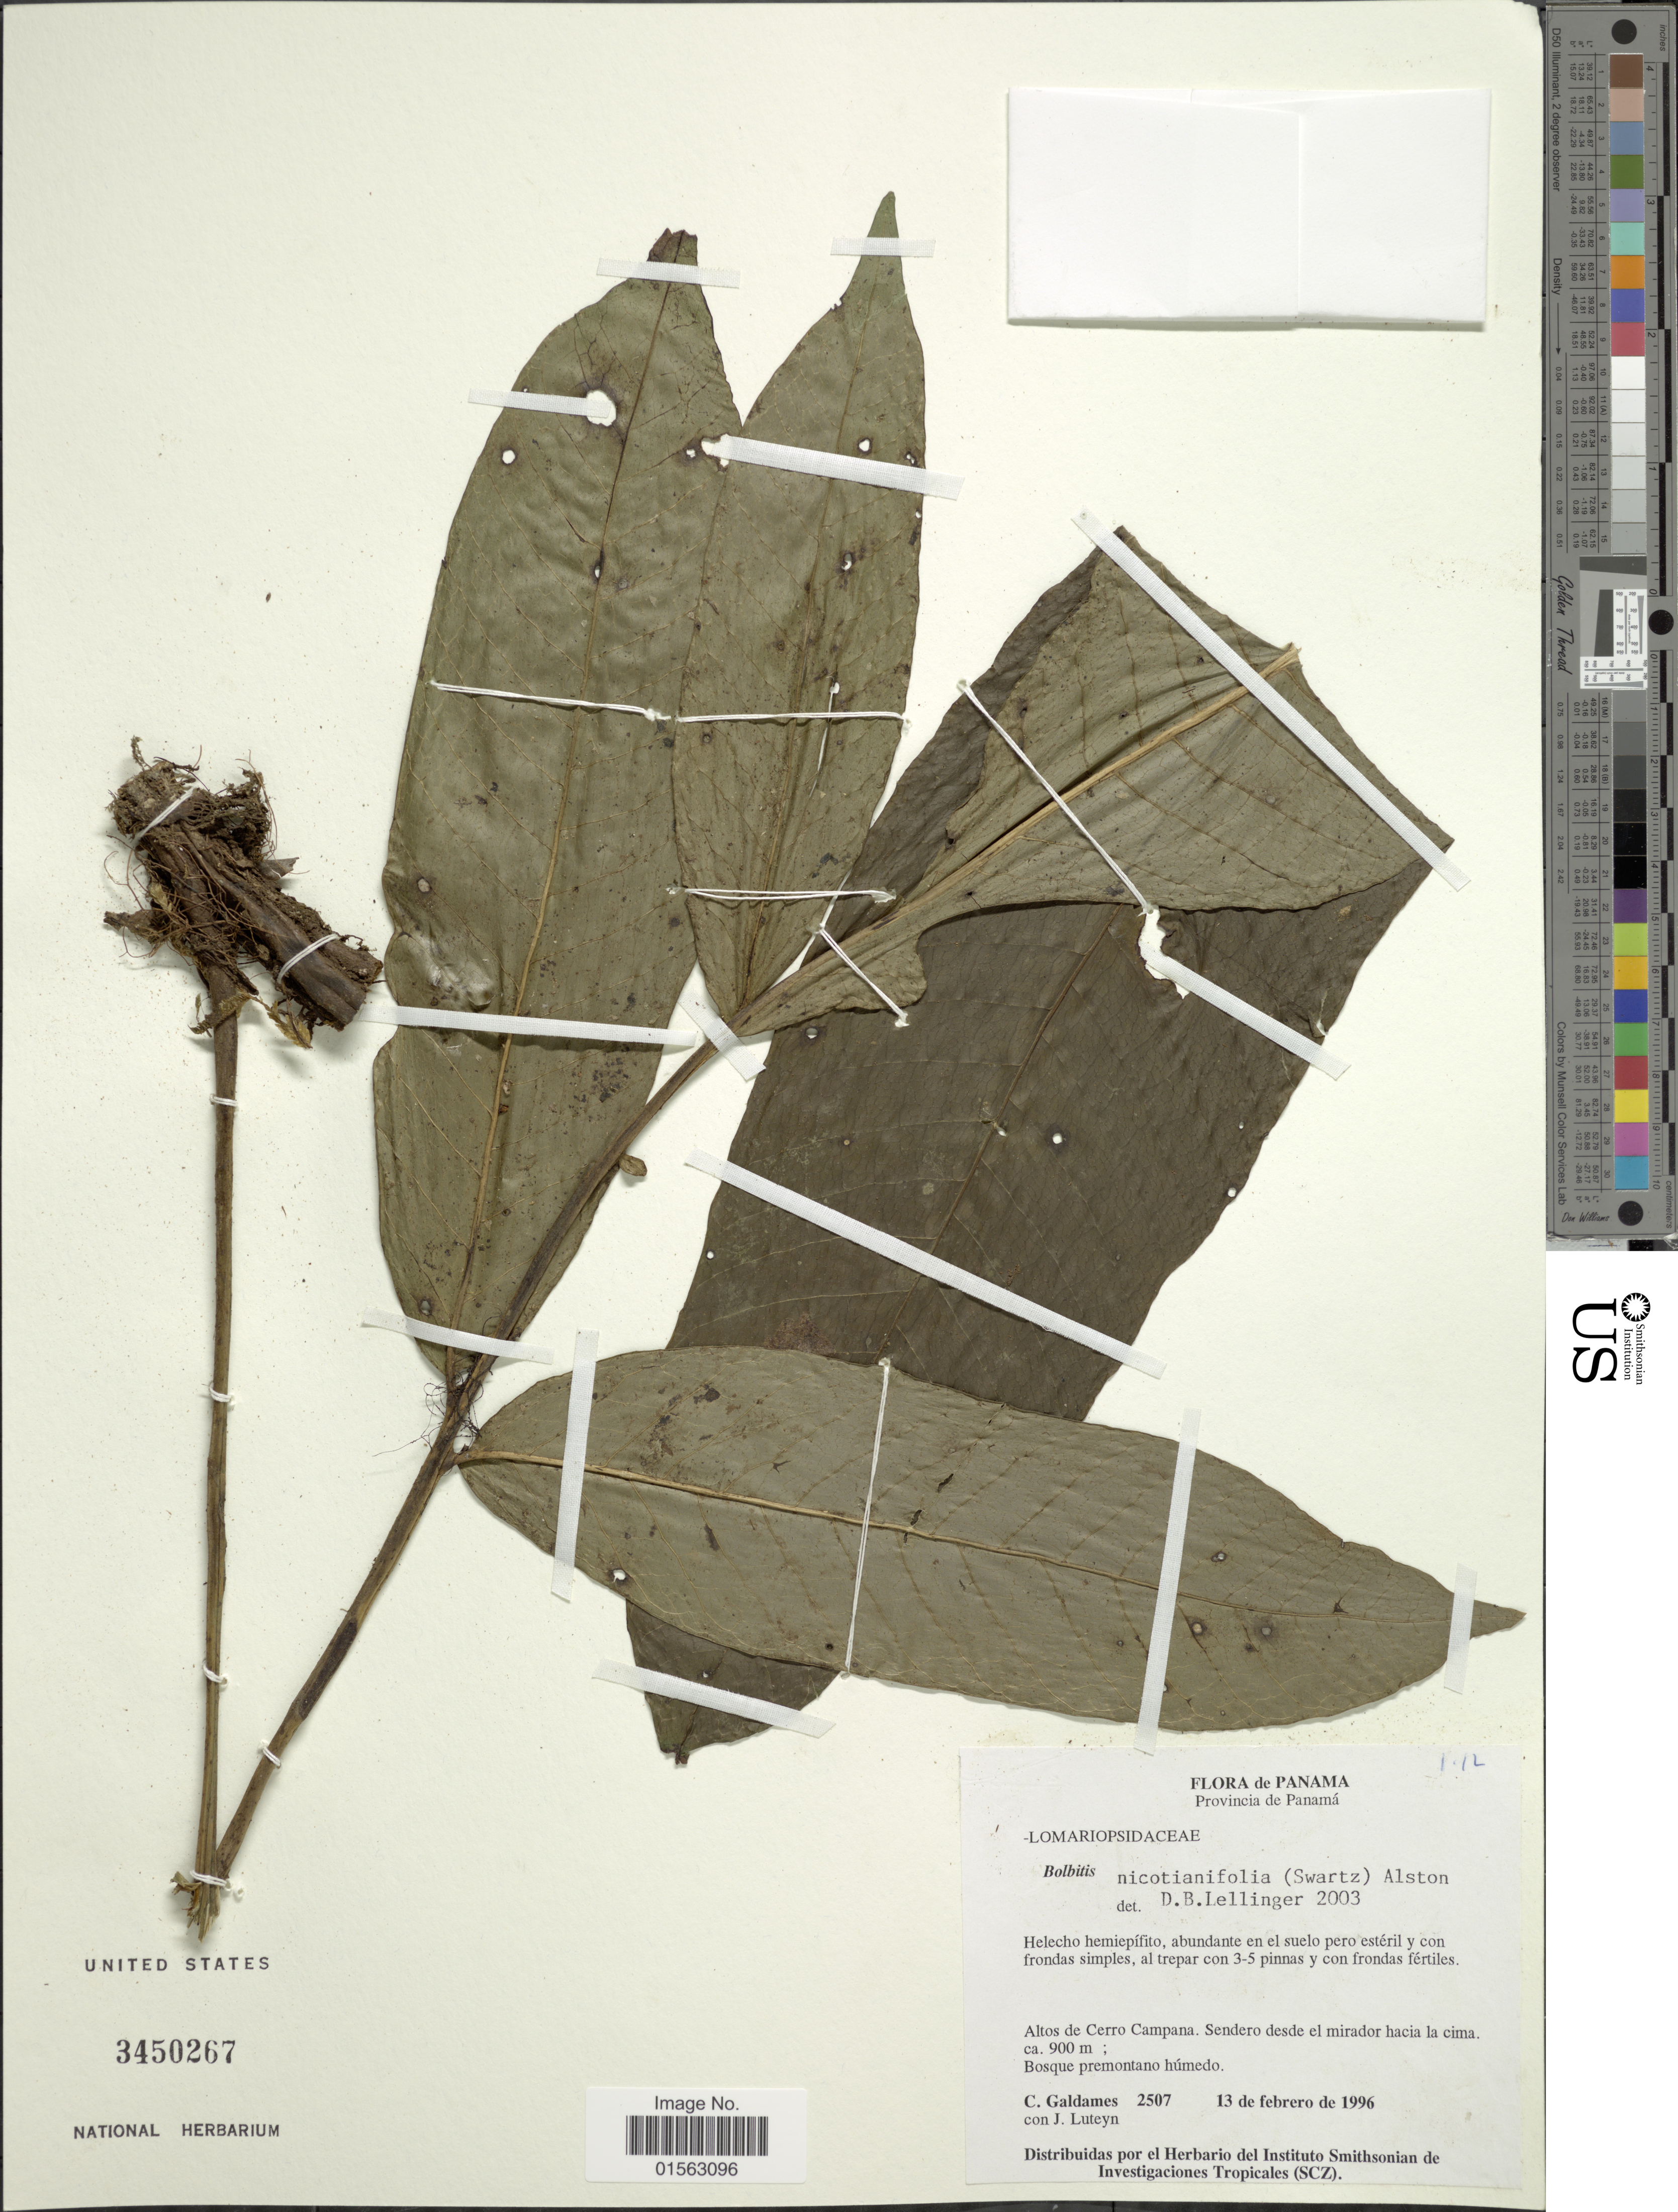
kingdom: Plantae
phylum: Tracheophyta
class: Polypodiopsida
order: Polypodiales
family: Dryopteridaceae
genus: Mickelia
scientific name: Mickelia nicotianifolia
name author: (Sw.) R.C. Moran et al.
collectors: C. Galdames & J. L. Luteyn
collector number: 2507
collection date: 1996-02-13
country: Panama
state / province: Panamá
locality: Panama, Altos de Cerro Campana, Sendero desde el mirador hacia la cima, Bosque premontano húmedo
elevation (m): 900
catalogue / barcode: US 3450267